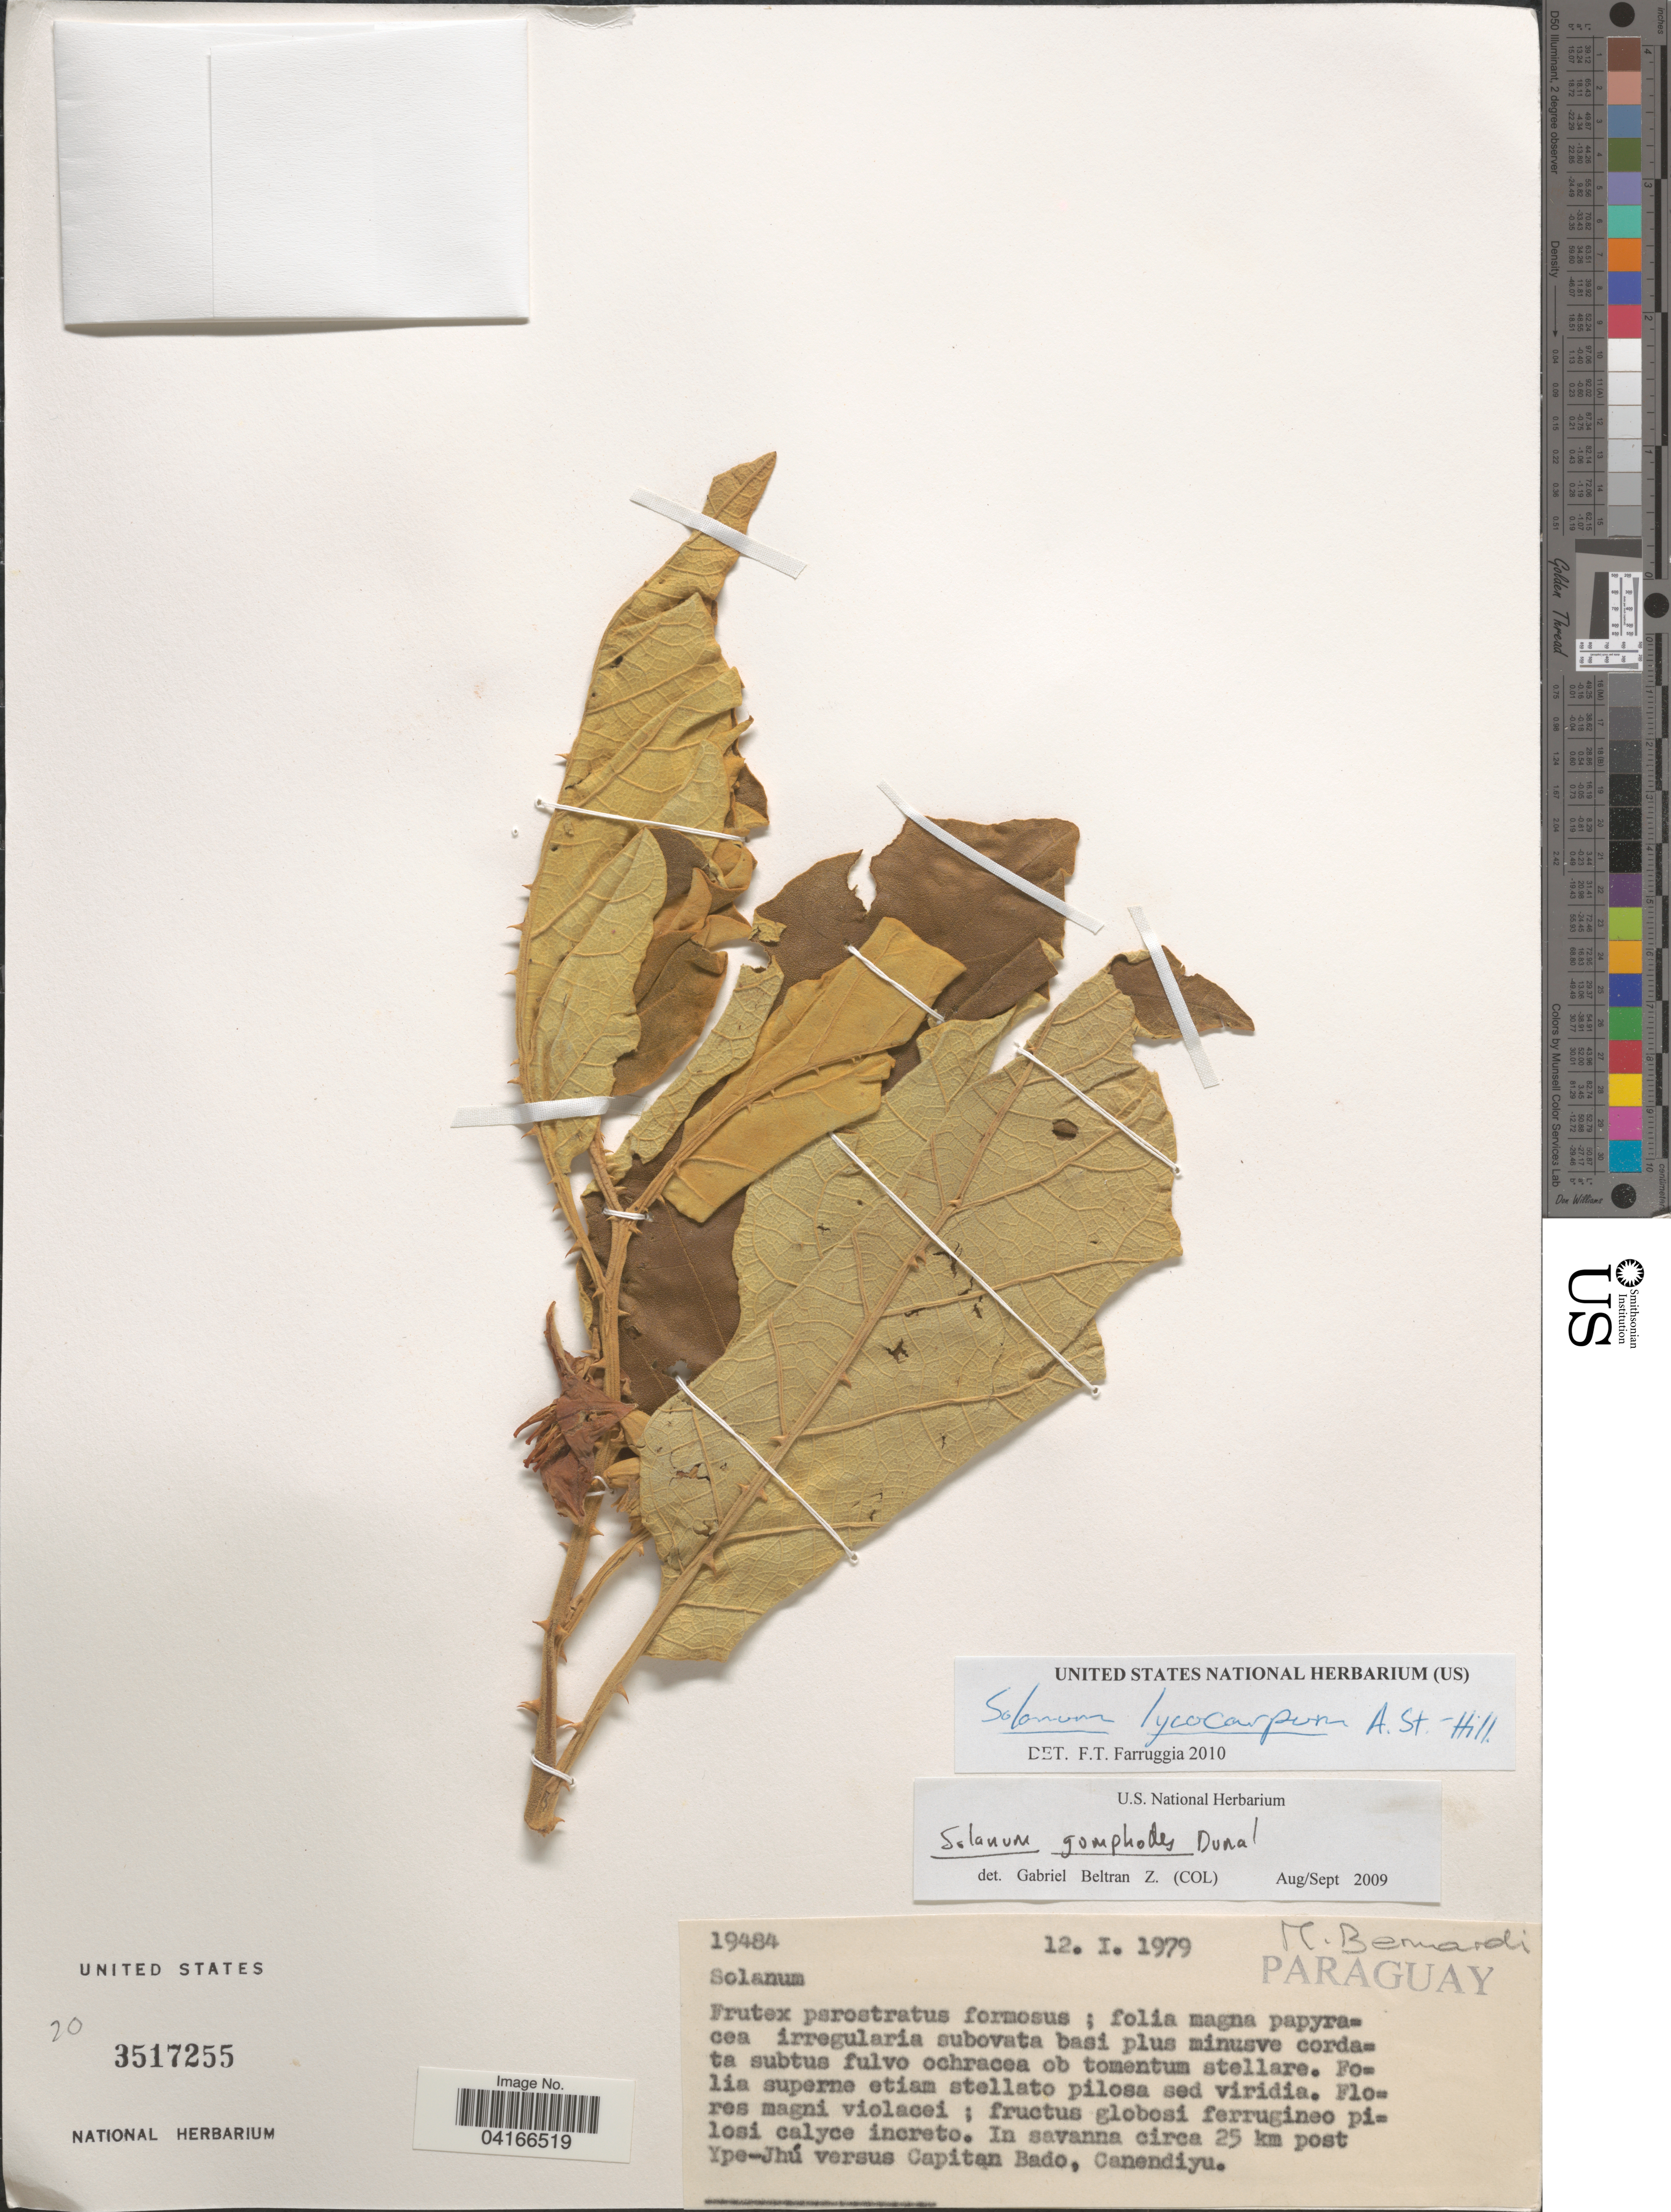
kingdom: Plantae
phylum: Tracheophyta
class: Magnoliopsida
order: Solanales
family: Solanaceae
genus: Solanum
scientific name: Solanum lycocarpum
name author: A. St.-Hil.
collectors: M. Bernard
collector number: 19484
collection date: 1979-01-12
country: Paraguay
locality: In savanna circa 25 km porst Ype-Jhú versus Capitan Bado, Canendiyu.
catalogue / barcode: US 3517255